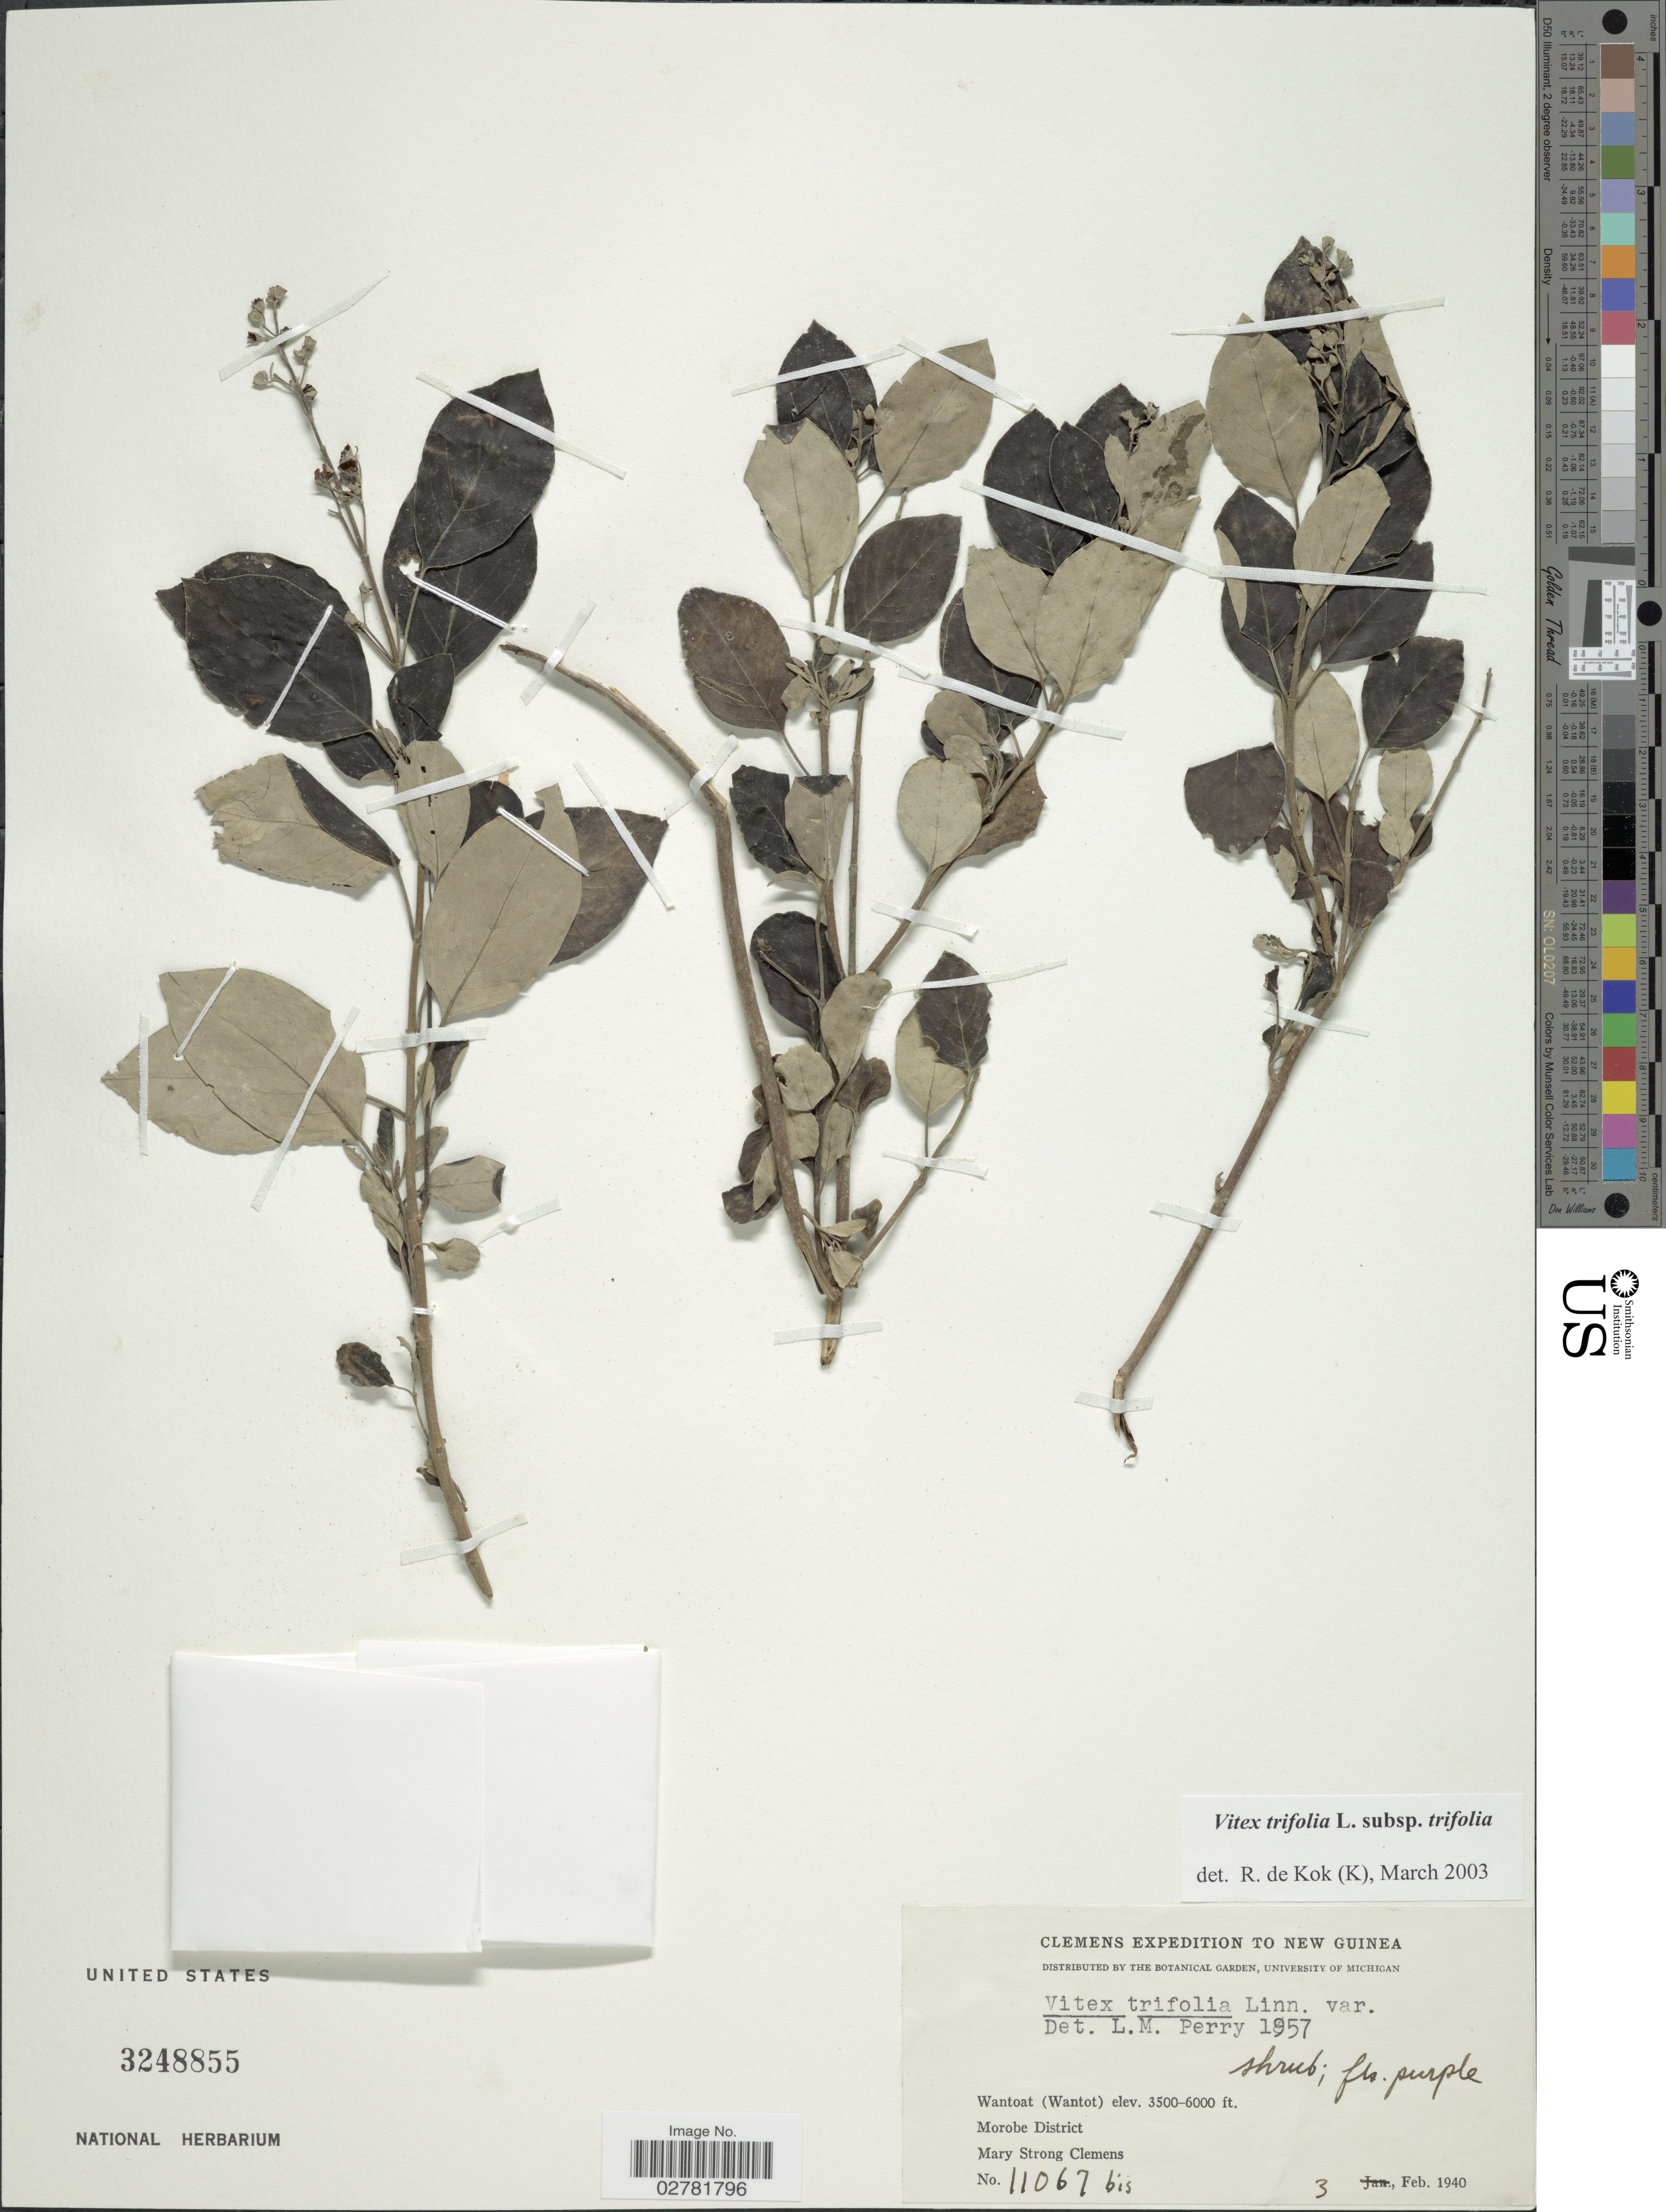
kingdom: Plantae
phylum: Tracheophyta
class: Magnoliopsida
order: Lamiales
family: Lamiaceae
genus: Vitex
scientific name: Vitex trifolia var. trifolia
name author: L.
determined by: Kok, R. de, (K)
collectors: M. S. Clemens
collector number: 11067bis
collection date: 1940-02-03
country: Papua New Guinea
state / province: Morobe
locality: New Guinea. Wantoat (Wantot). Morobe District.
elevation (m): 1067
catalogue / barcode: US 3248855